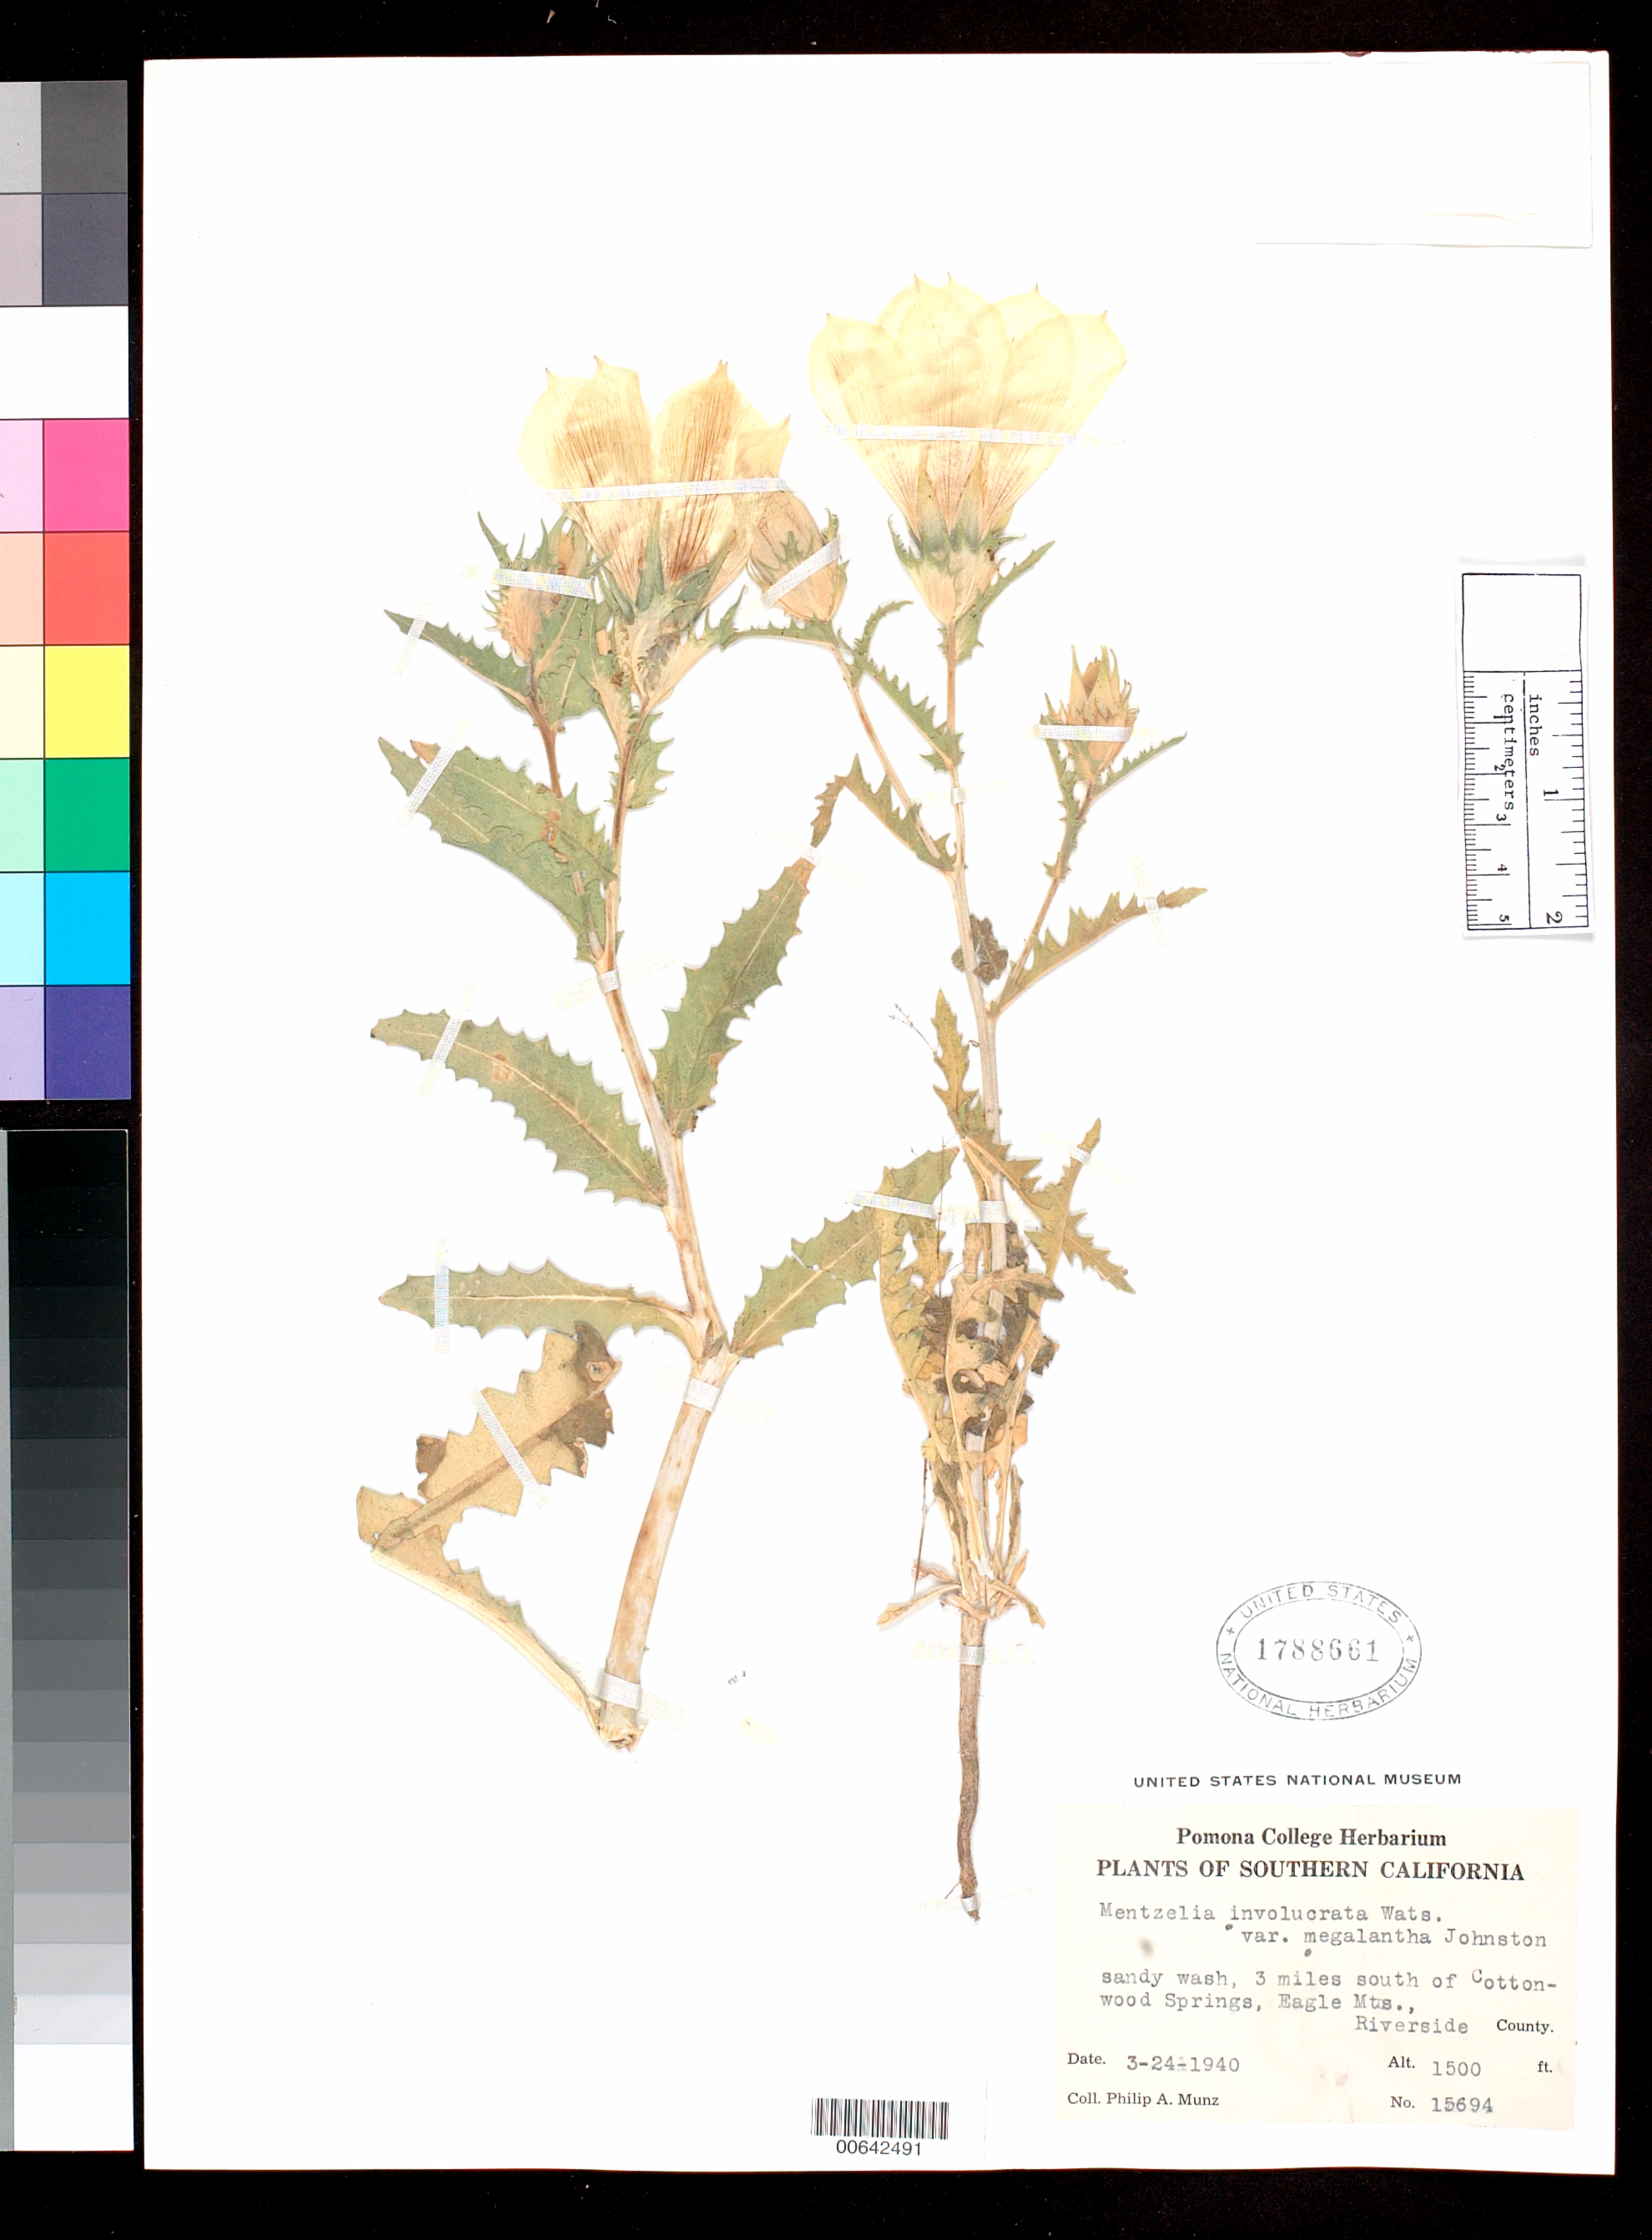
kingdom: Plantae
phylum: Tracheophyta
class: Magnoliopsida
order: Cornales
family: Loasaceae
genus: Mentzelia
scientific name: Mentzelia involucrata var. megalantha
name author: I.M. Johnst.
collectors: P. A. Munz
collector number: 15694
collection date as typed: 24 Mar 1940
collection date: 1940-03-24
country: United States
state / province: California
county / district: Riverside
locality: Exposed south slopes in the vicinity of Chalk Hill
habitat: Sandy wash.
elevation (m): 457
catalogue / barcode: US 1788661